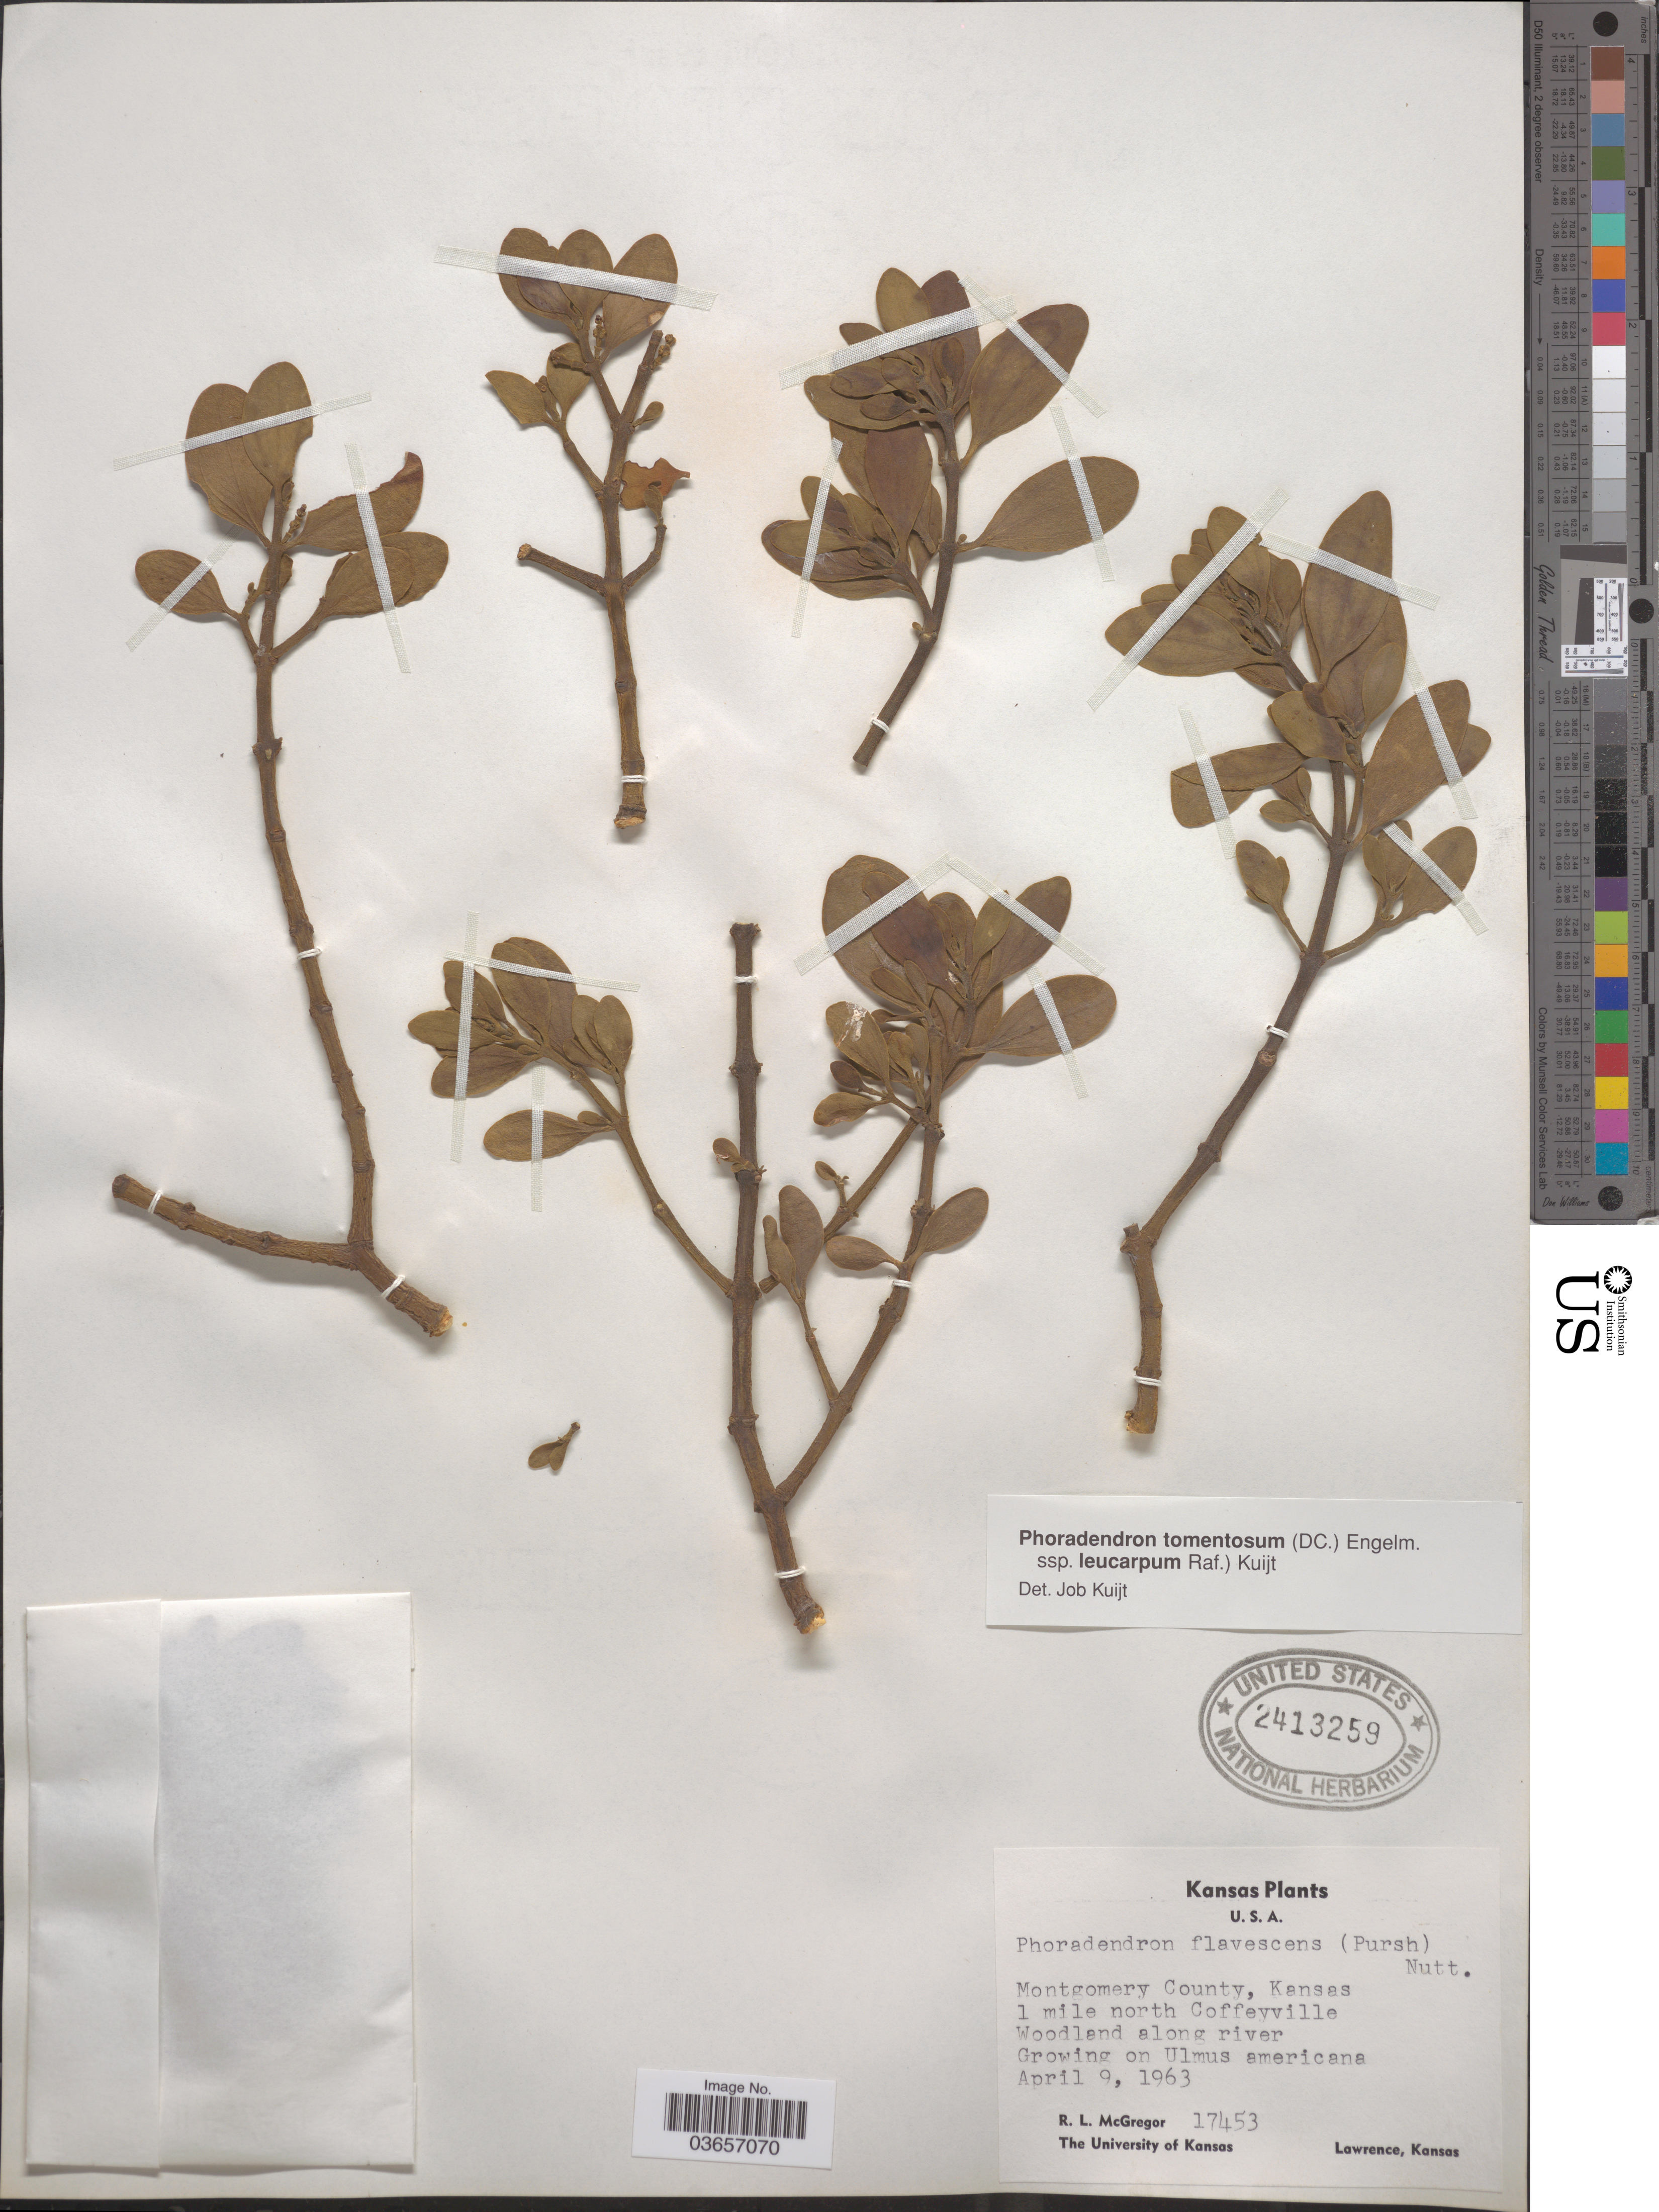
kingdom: Plantae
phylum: Tracheophyta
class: Magnoliopsida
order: Santalales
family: Viscaceae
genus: Phoradendron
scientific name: Phoradendron tomentosum subsp. leucarpum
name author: DC.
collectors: R. McGregor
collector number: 17453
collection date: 1963-04-09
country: United States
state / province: Kansas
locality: Montgomery County, Kansas 1 mile north Coffeyville.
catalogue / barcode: US 2413259